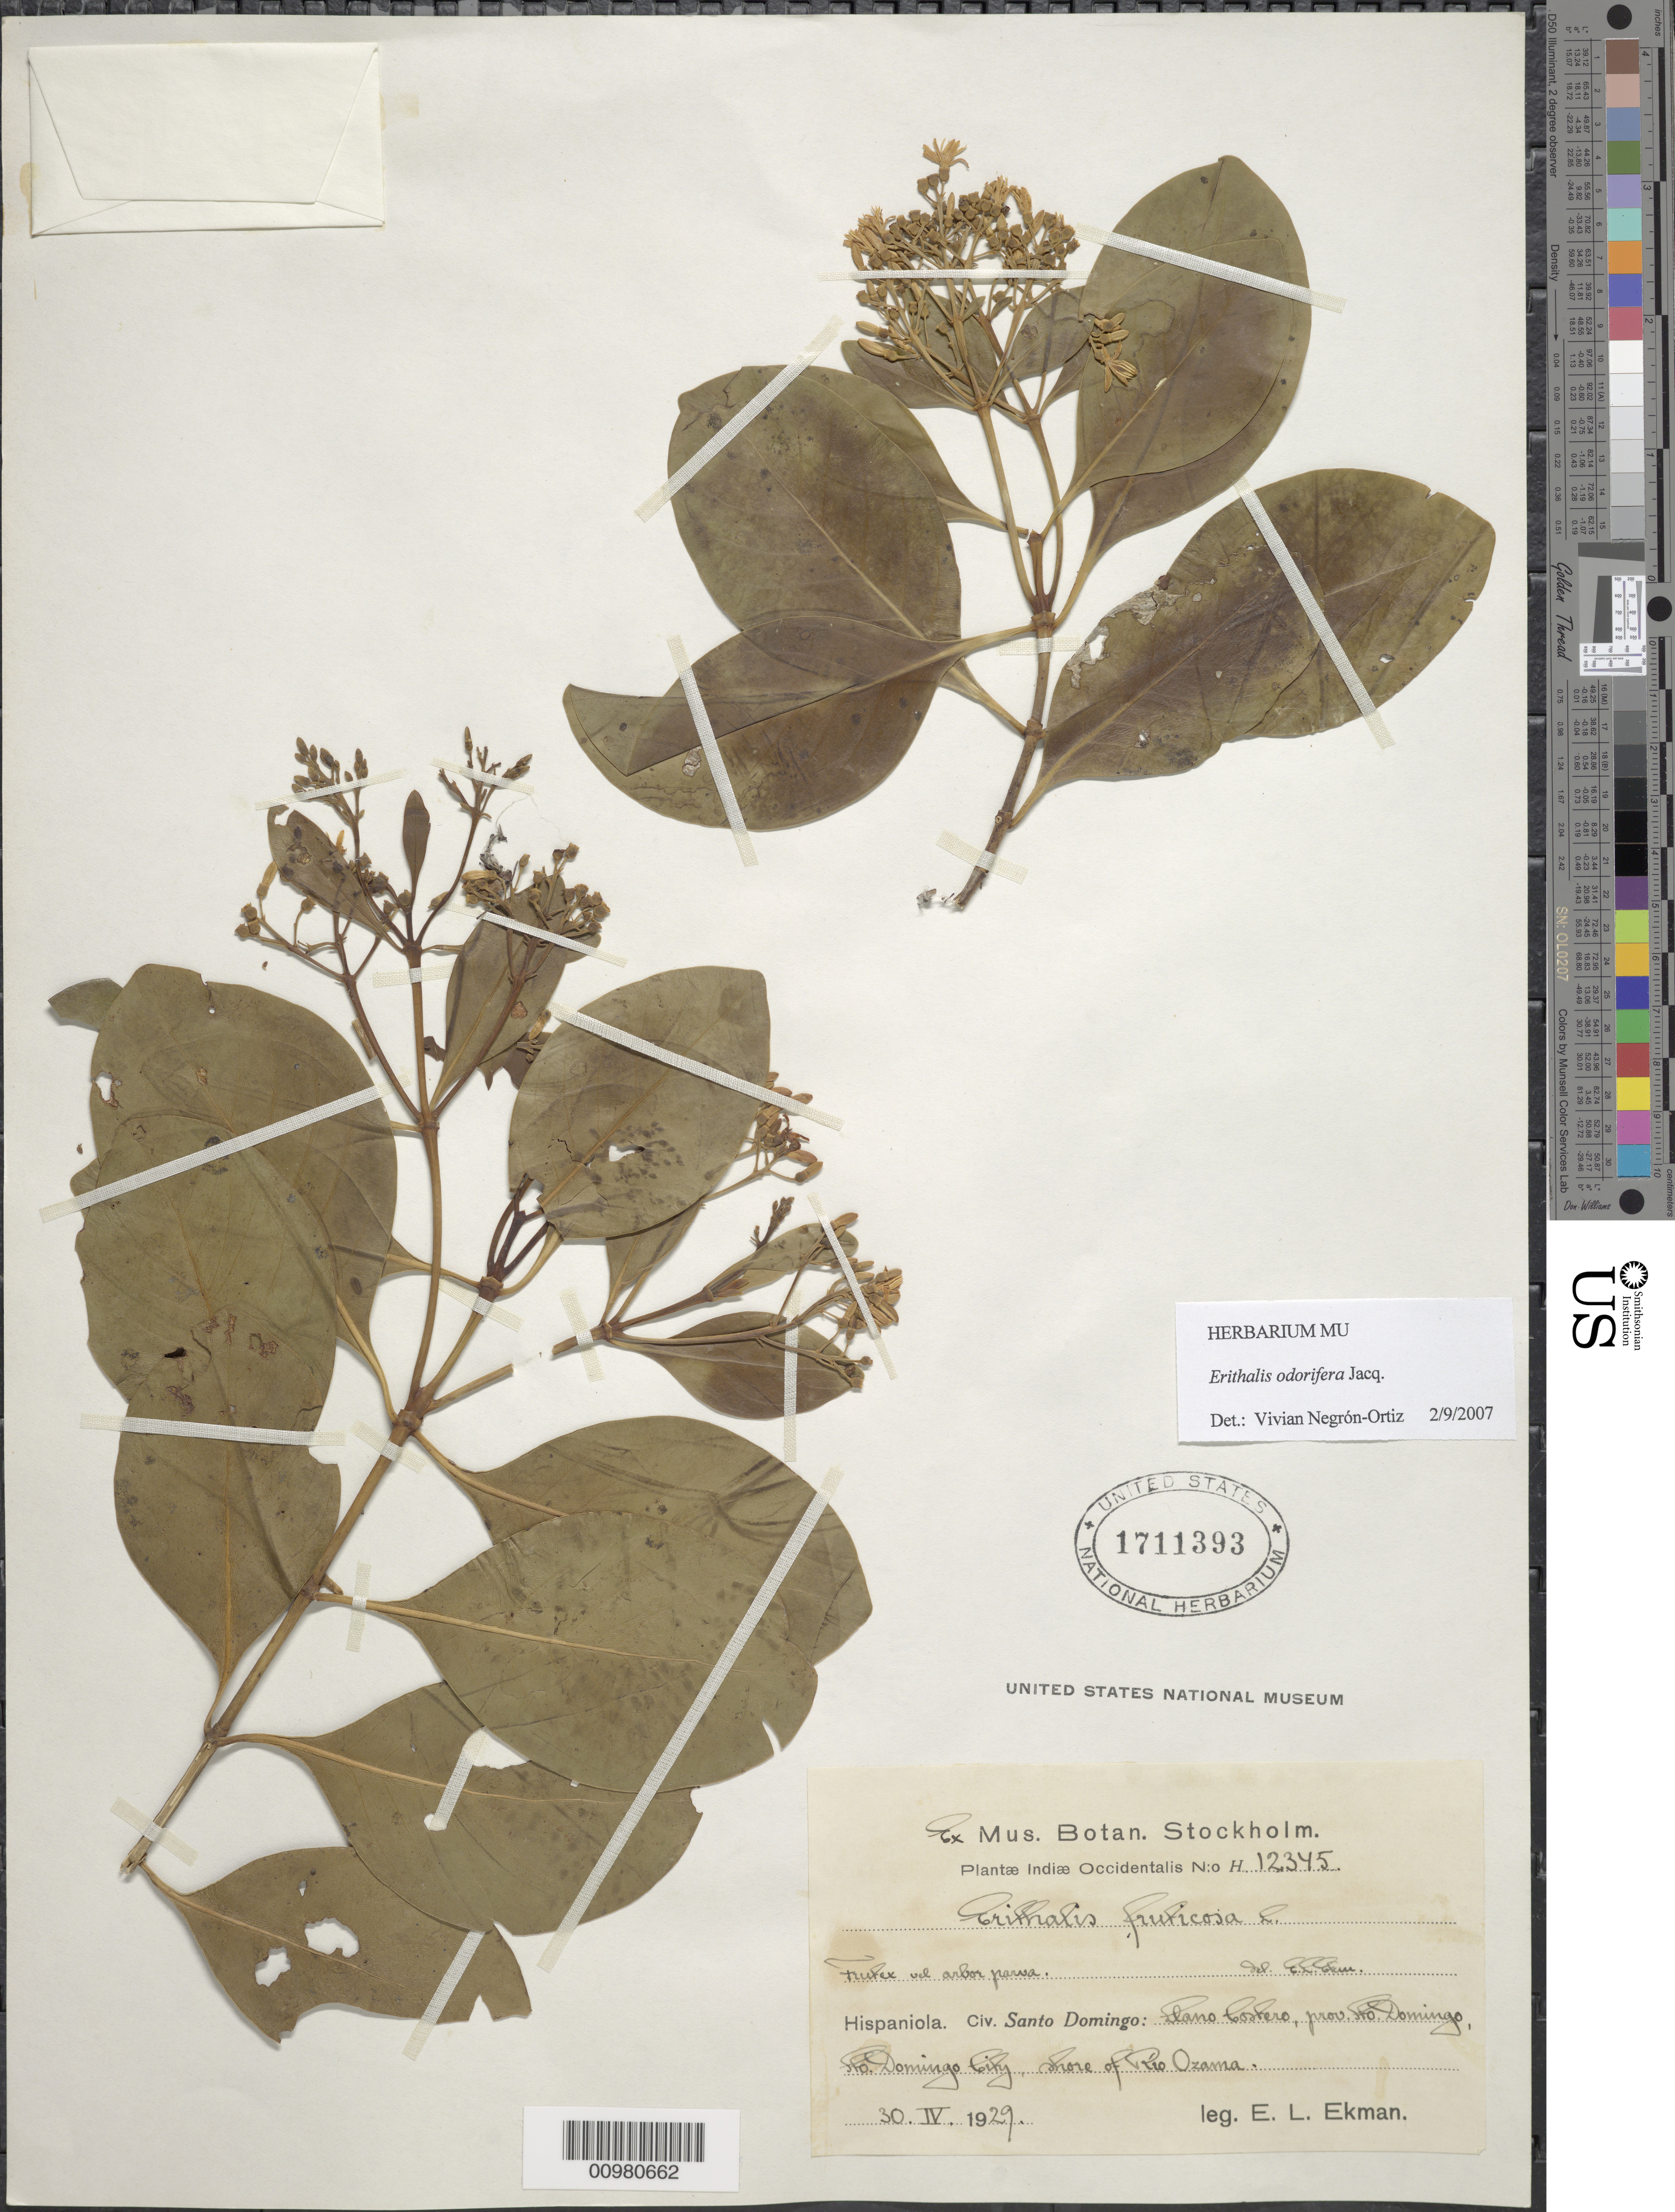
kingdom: Plantae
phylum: Tracheophyta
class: Magnoliopsida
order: Gentianales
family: Rubiaceae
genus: Erithalis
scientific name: Erithalis odorifera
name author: Jacq.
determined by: Negrón-Ortiz, V.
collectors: E. L. Ekman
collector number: H 12345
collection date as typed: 30 Apr 1929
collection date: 1929-04-30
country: Dominican Republic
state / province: Santo Domingo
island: Hispaniola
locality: Llano Costero, Sto. Domingo City, shore of Río Ozama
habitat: Shore of rio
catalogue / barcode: US 1711393